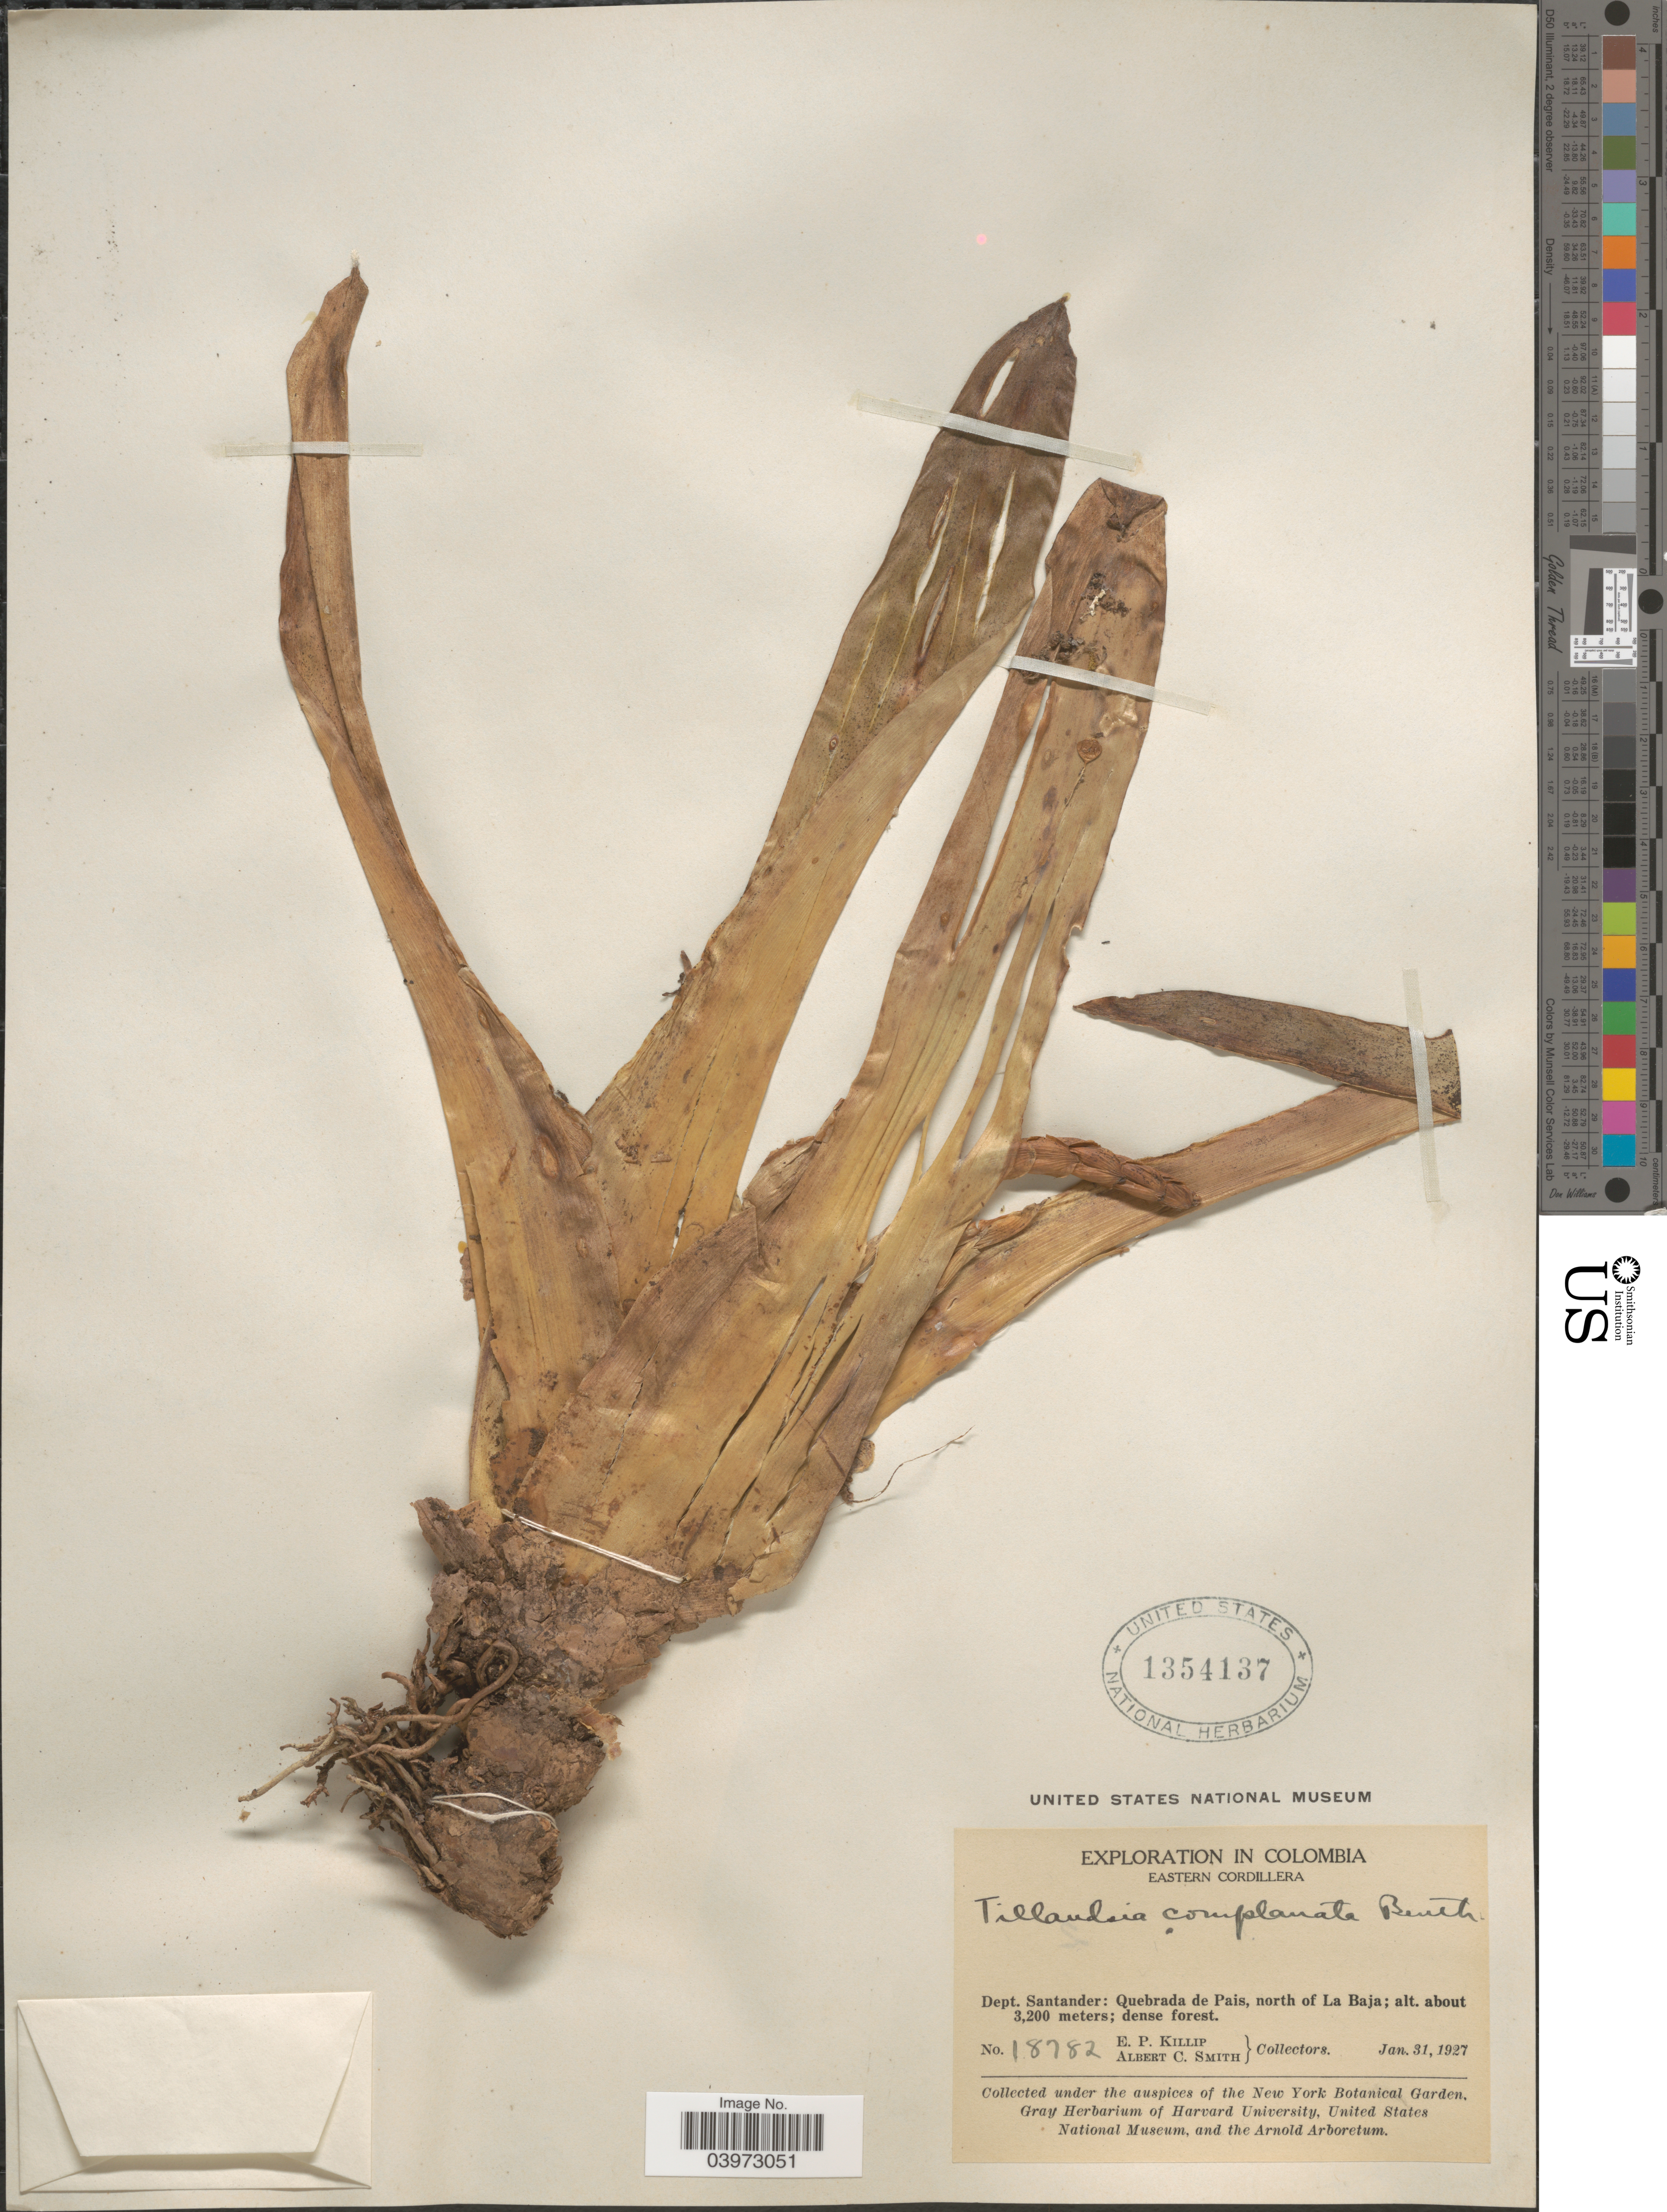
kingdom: Plantae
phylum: Tracheophyta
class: Liliopsida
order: Poales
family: Bromeliaceae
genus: Tillandsia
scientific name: Tillandsia complanata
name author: Benth.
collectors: E. P. Killip & A. C. Smith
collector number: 18782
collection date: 1927-01-31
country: Colombia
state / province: Santander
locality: Exploration in Colombia. Eastern Cordillera. Dept. Santander: Quebrada de Pais, north of La Baja.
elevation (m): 3200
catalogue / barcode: US 1354137